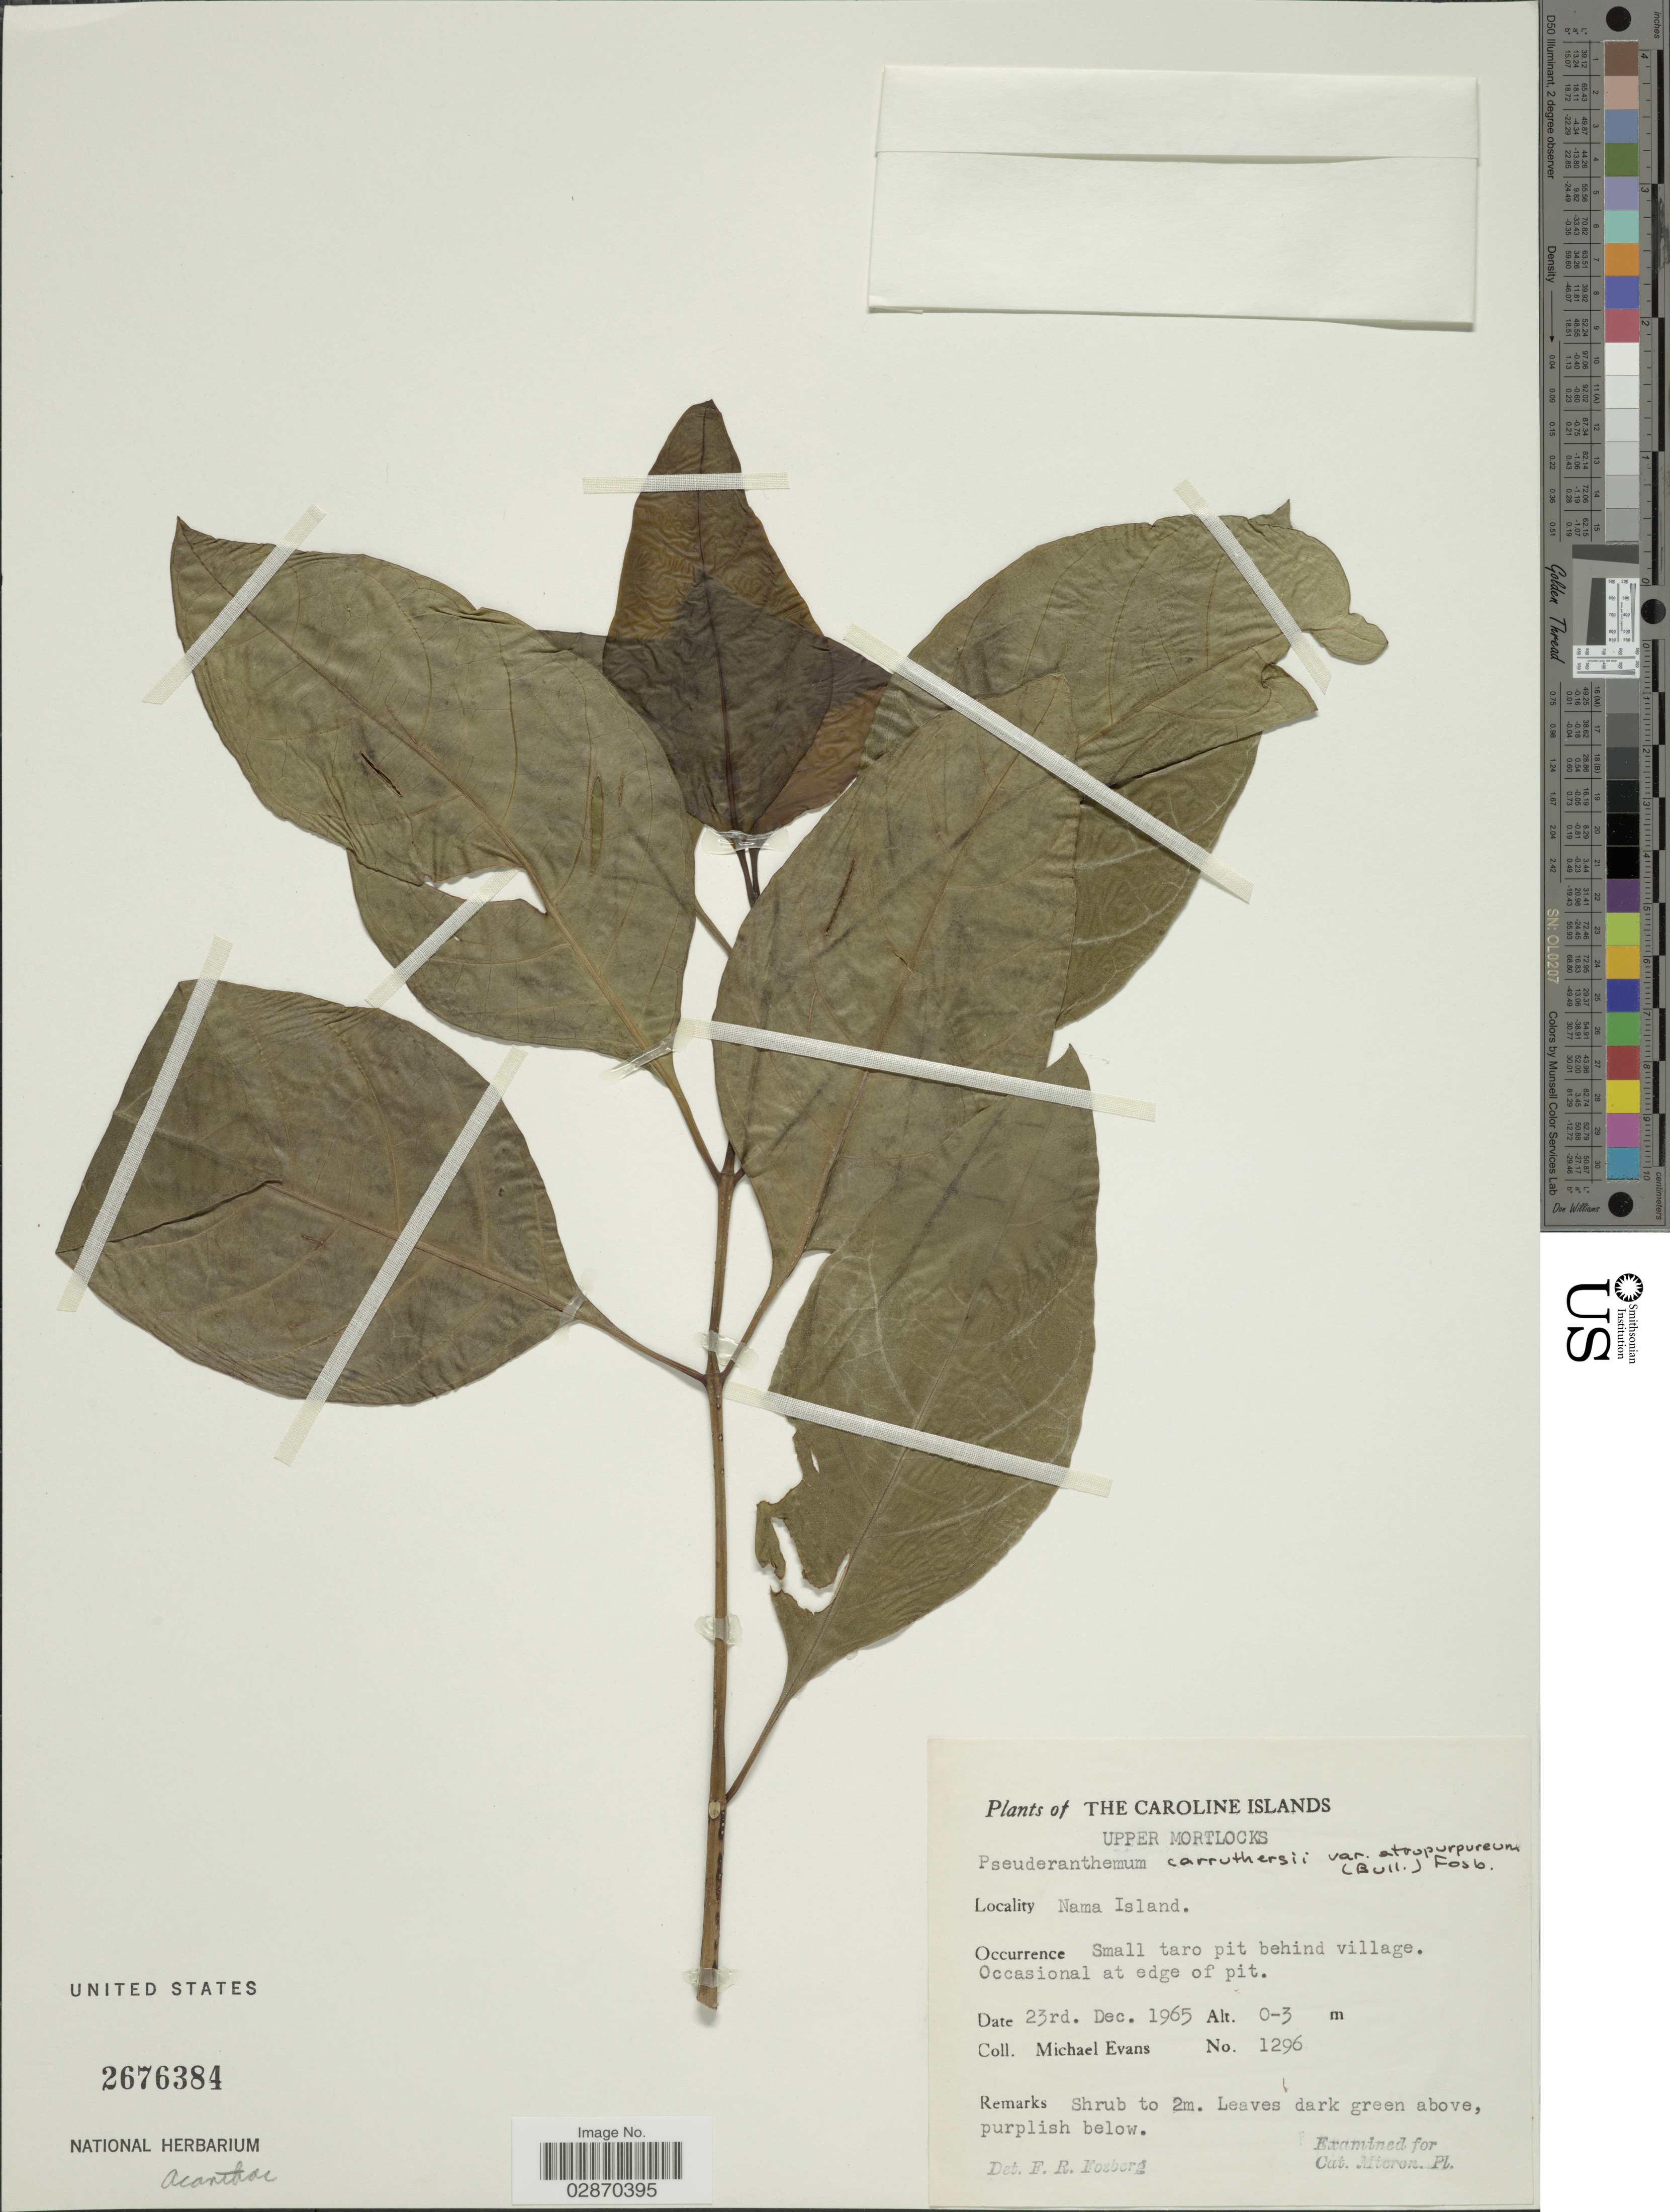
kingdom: Plantae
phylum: Tracheophyta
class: Magnoliopsida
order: Lamiales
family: Acanthaceae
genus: Pseuderanthemum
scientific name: Pseuderanthemum carruthersii var. atropurpureum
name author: (W. Bull) Fosberg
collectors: M. Evans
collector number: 1296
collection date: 1965-12-23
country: Micronesia, Federated States of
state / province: Truk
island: Nama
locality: Caroline Islands. Upper Mortlocks. Nama Island.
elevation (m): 0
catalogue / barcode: US 2676384